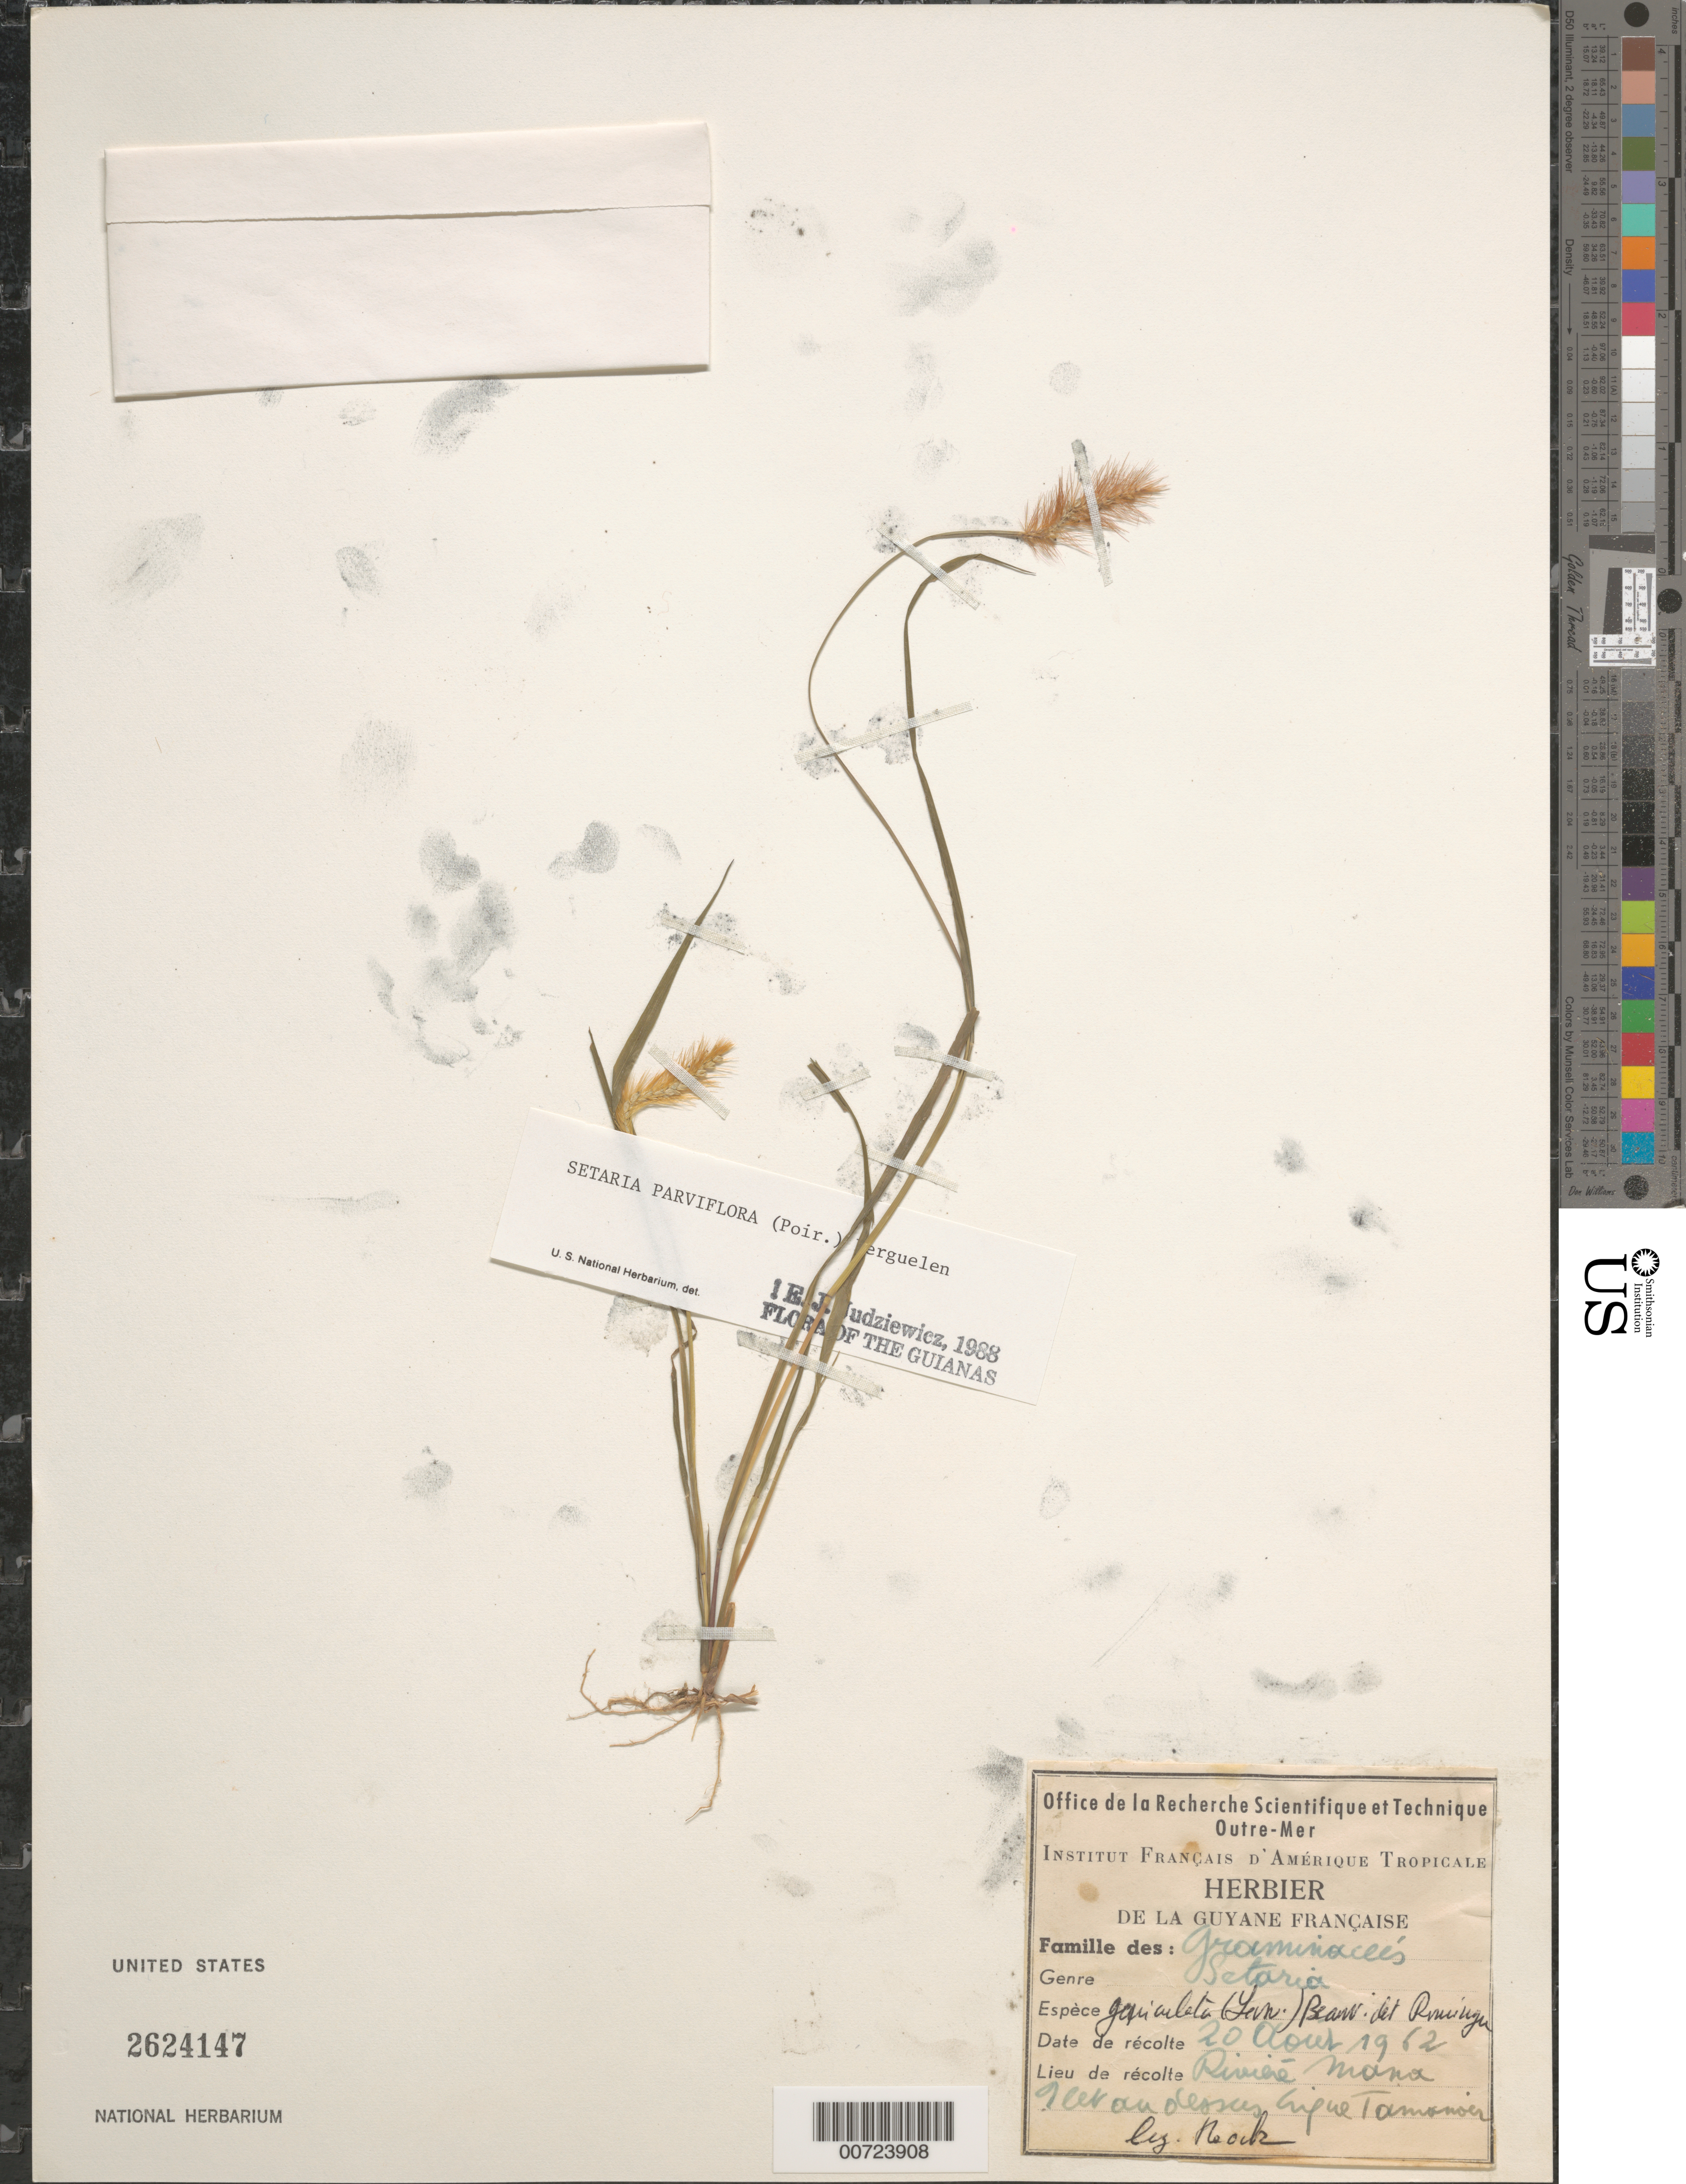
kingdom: Plantae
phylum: Tracheophyta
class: Liliopsida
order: Poales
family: Poaceae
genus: Setaria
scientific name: Setaria parviflora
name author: (Poir.) Kerguélen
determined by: Judziewicz, E. J.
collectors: J. Hoock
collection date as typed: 20-Aug-62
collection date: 1962-08-20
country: French Guiana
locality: Rivière Mana, Ilet au dessus crique Tamanoir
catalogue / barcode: US 2624147